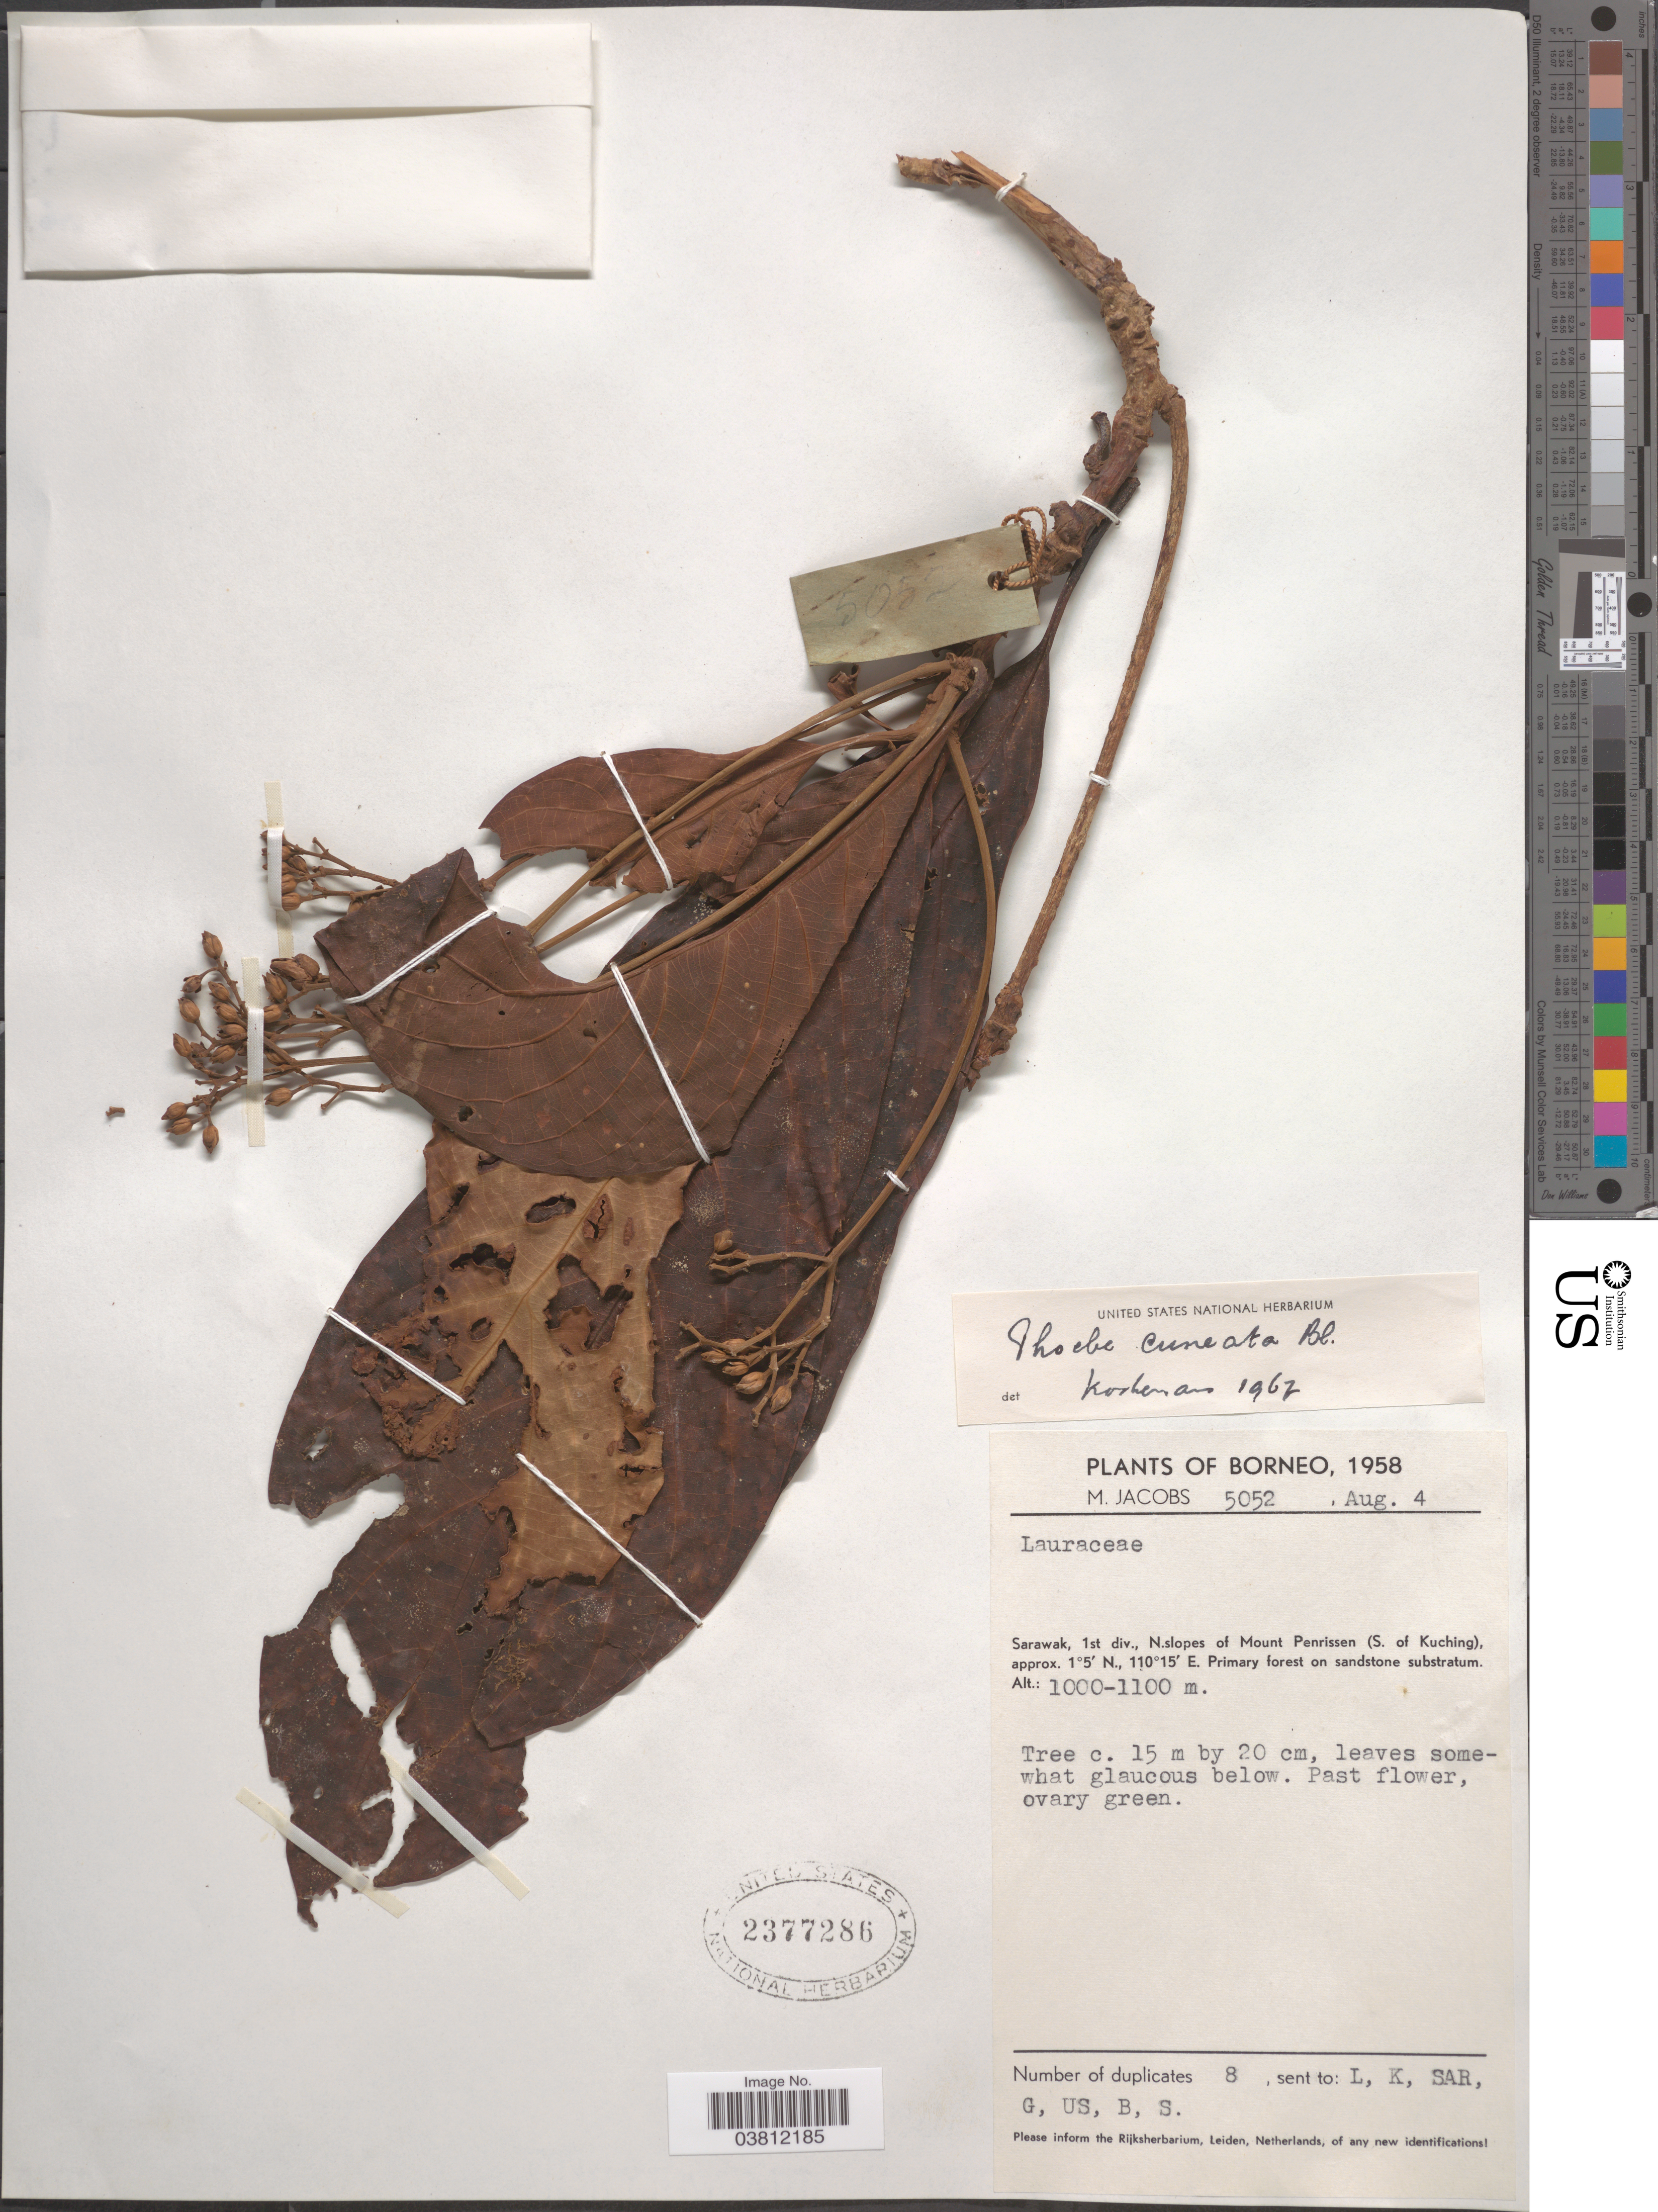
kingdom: Plantae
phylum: Tracheophyta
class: Magnoliopsida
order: Laurales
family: Lauraceae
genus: Phoebe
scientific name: Phoebe macrophylla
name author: Blume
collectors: M. Jacobs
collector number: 5052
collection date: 1958-08-04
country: Malaysia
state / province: Sarawak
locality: Borneo. 1st div., N.slopes of Mount Penrissen (S. of Kuching).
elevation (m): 1000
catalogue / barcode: US 2377286